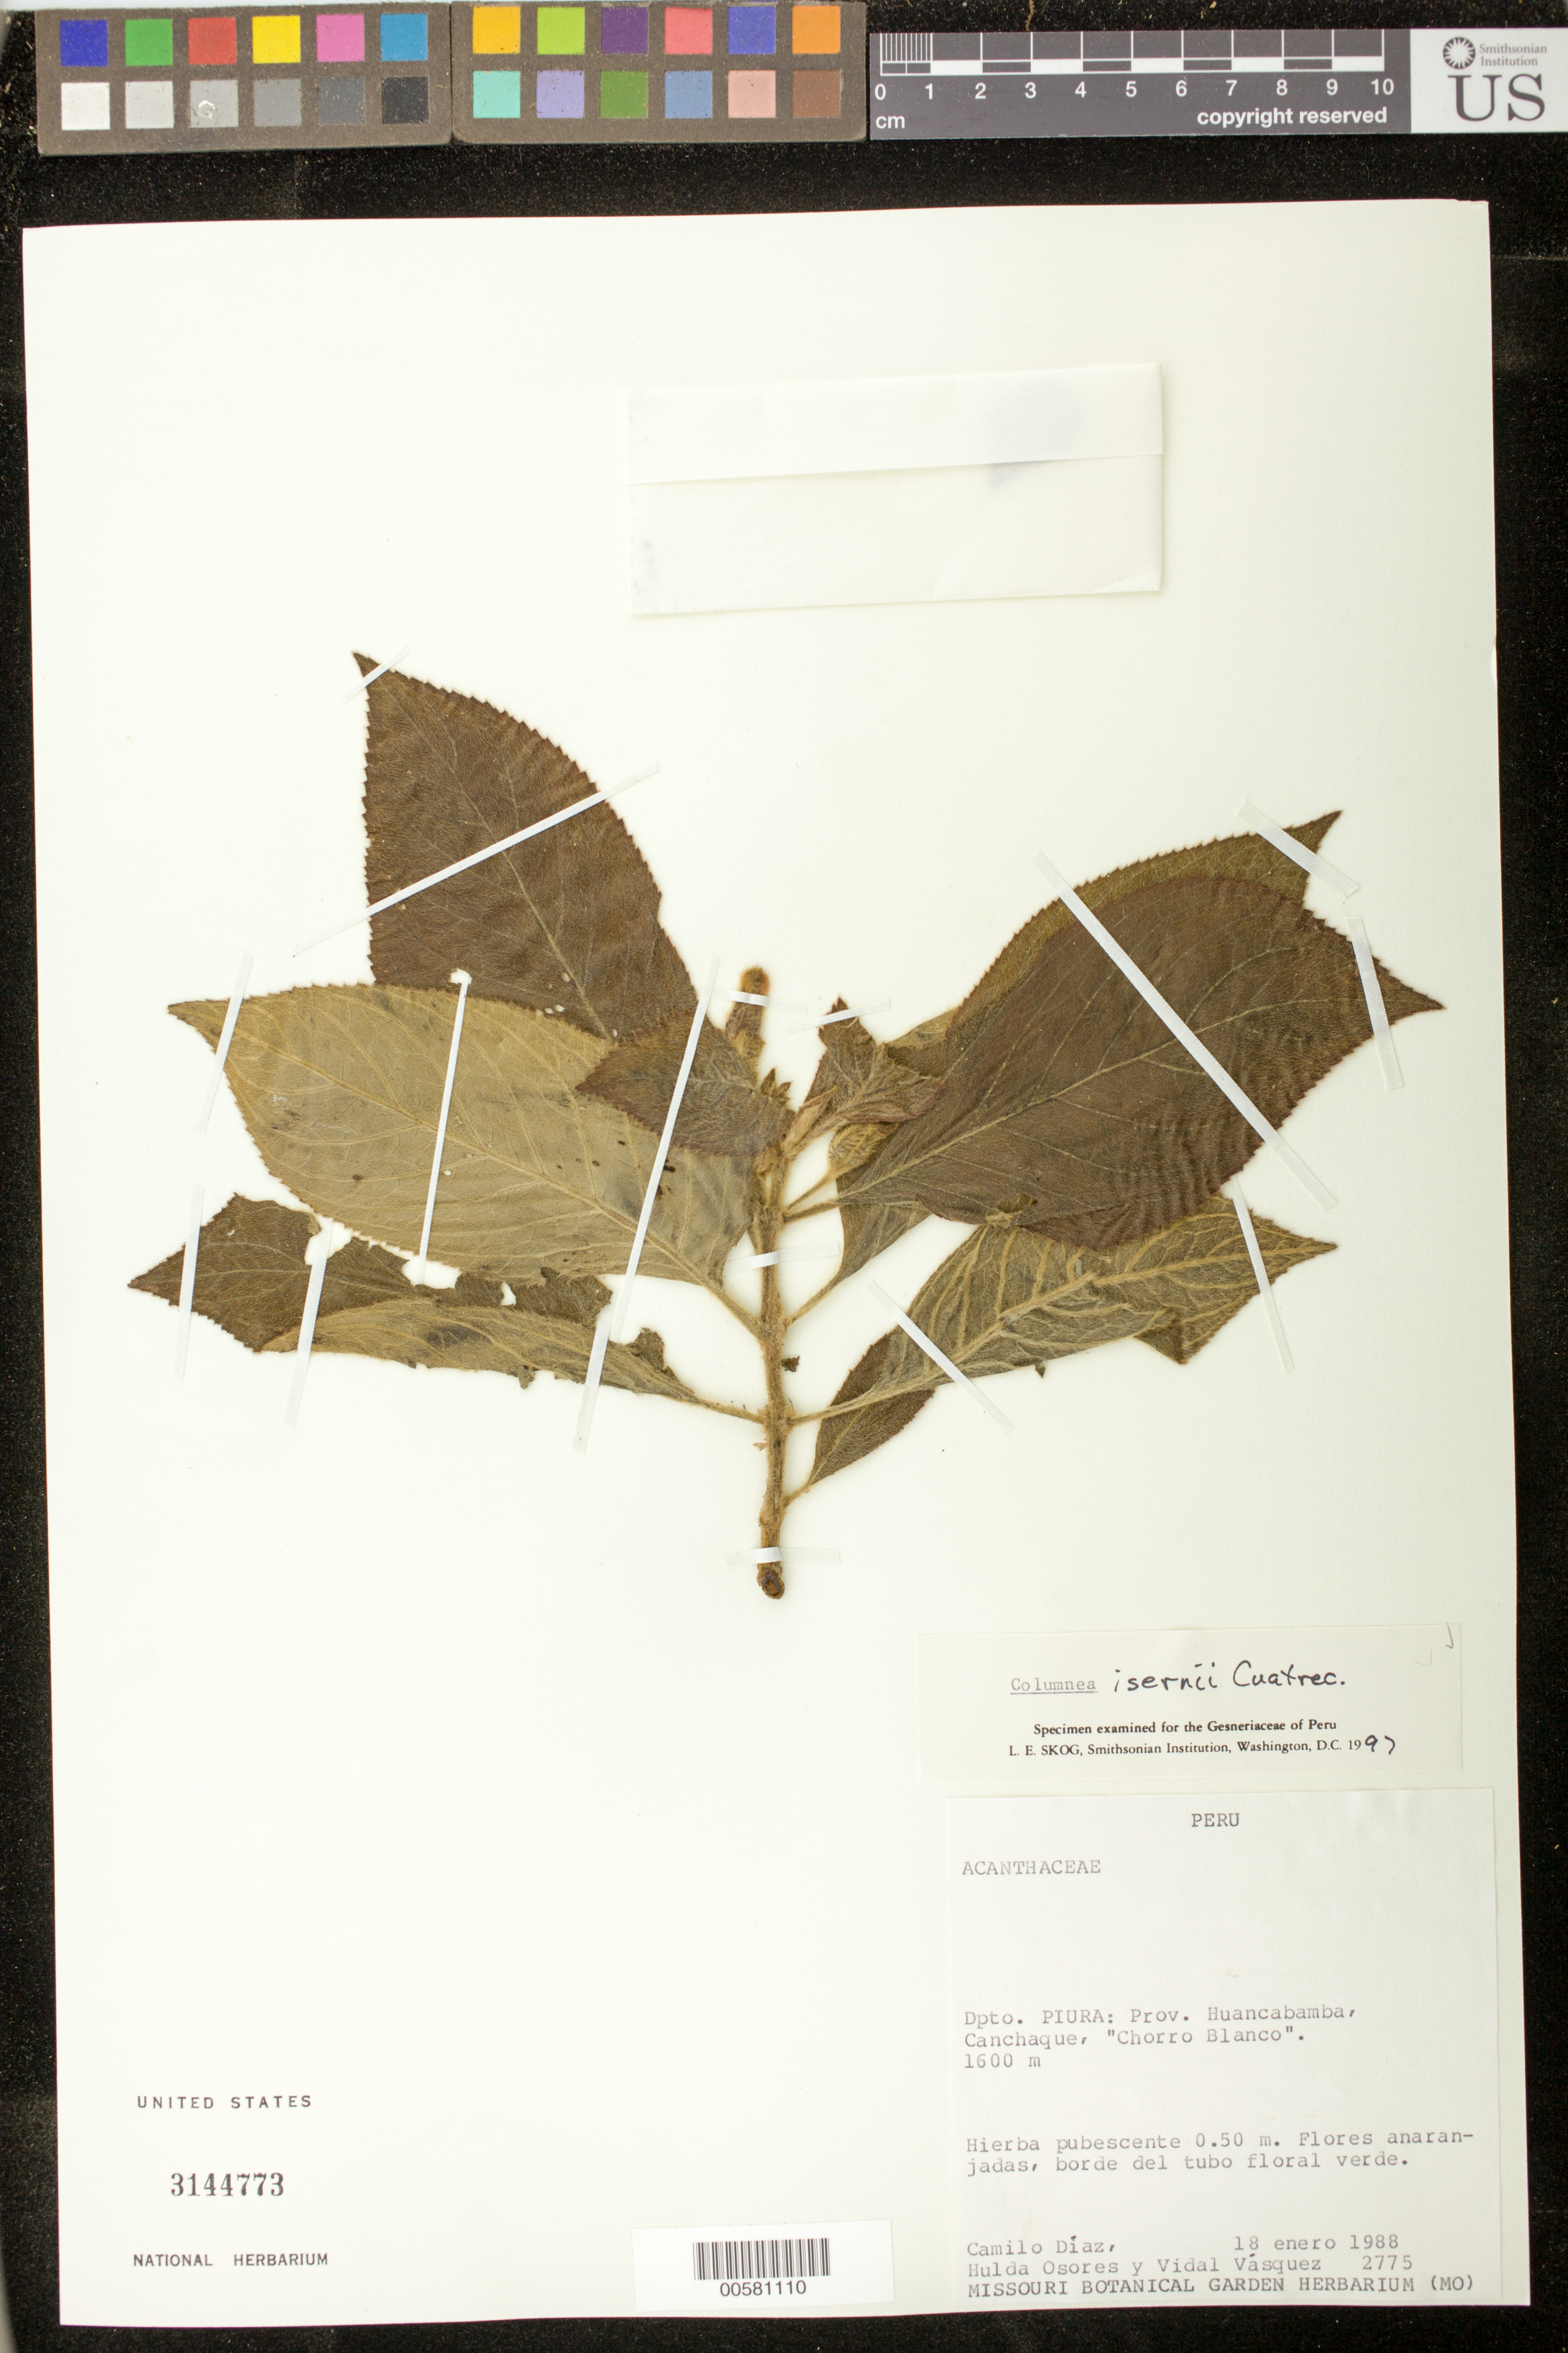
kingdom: Plantae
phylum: Tracheophyta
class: Magnoliopsida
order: Lamiales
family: Gesneriaceae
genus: Columnea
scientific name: Columnea isernii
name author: Cuatrec.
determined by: Skog, Laurence E.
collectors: C. Díaz S., H. Osores, V. Vasquez & M. Oponte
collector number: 2775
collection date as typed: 18 Jan 1988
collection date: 1988-01-18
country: Peru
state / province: Piura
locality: Prov. Huancabamba; Canchaque, "Chorro Blanco"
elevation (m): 1600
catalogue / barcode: US 3144773